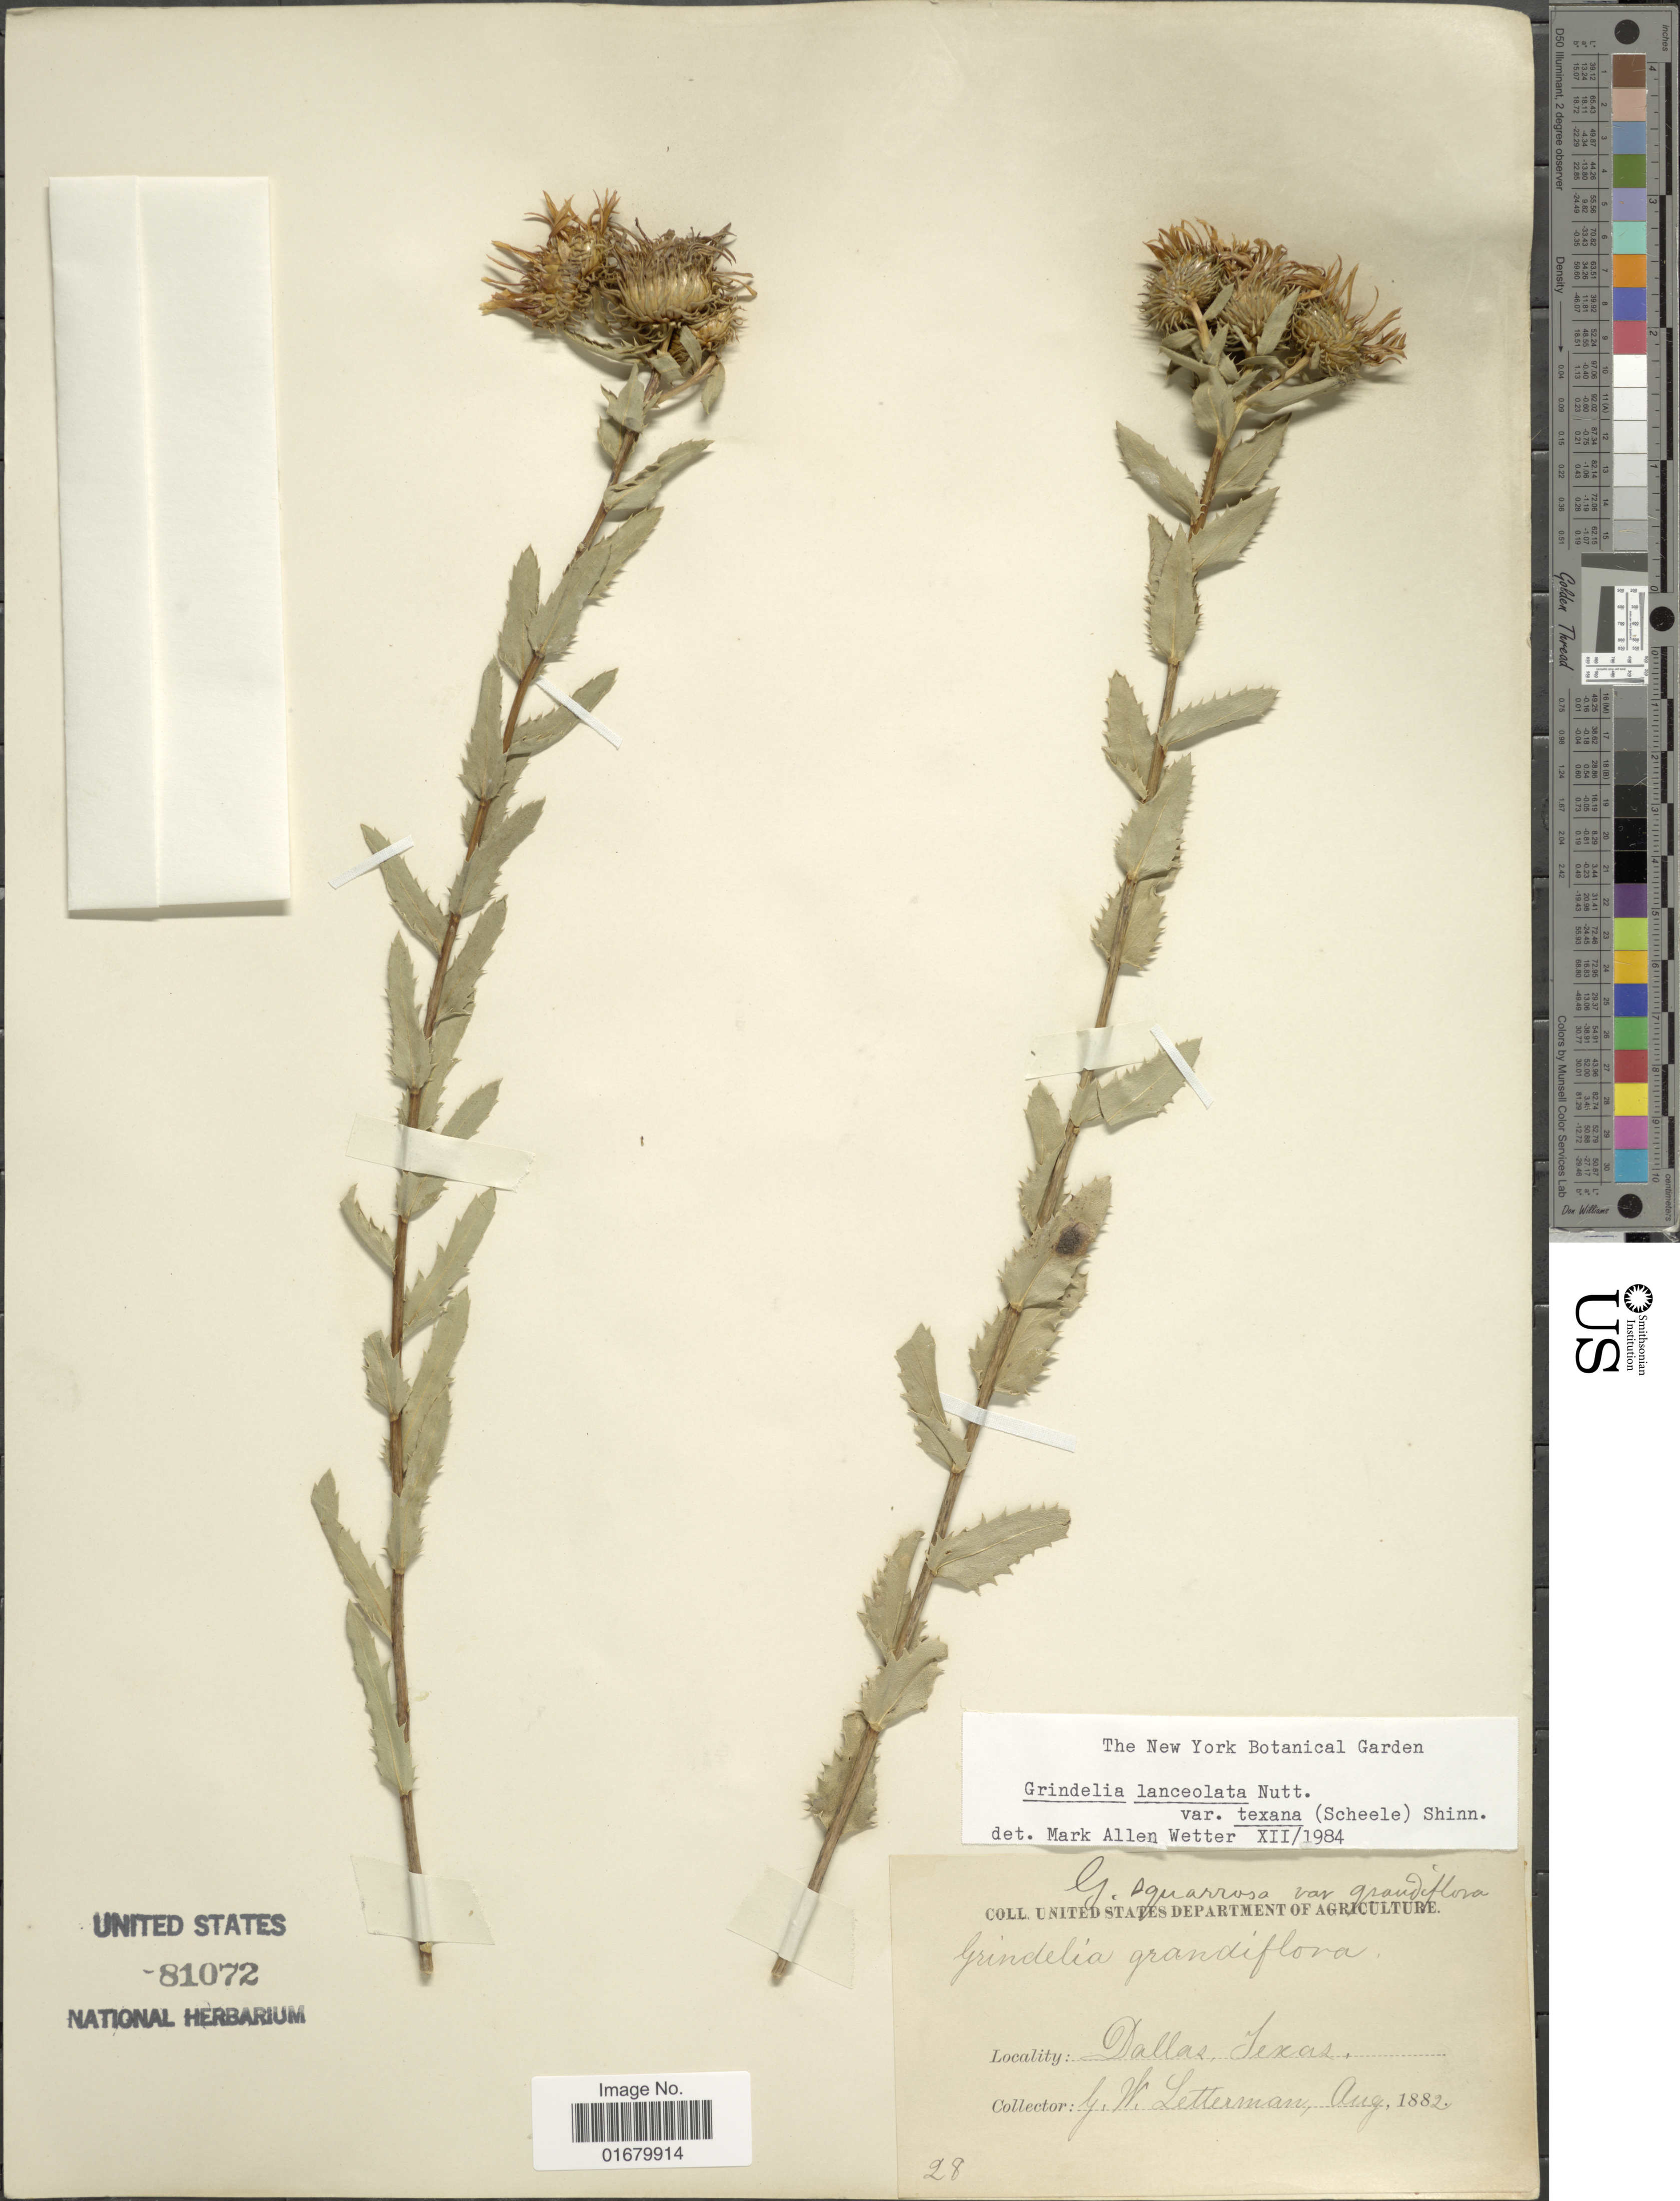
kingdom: Plantae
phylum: Tracheophyta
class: Magnoliopsida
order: Asterales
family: Asteraceae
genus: Grindelia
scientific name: Grindelia lanceolata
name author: Nutt.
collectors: G. W. Letterman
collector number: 28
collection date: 1882-08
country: United States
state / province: Texas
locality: Dallas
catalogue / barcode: US 81072